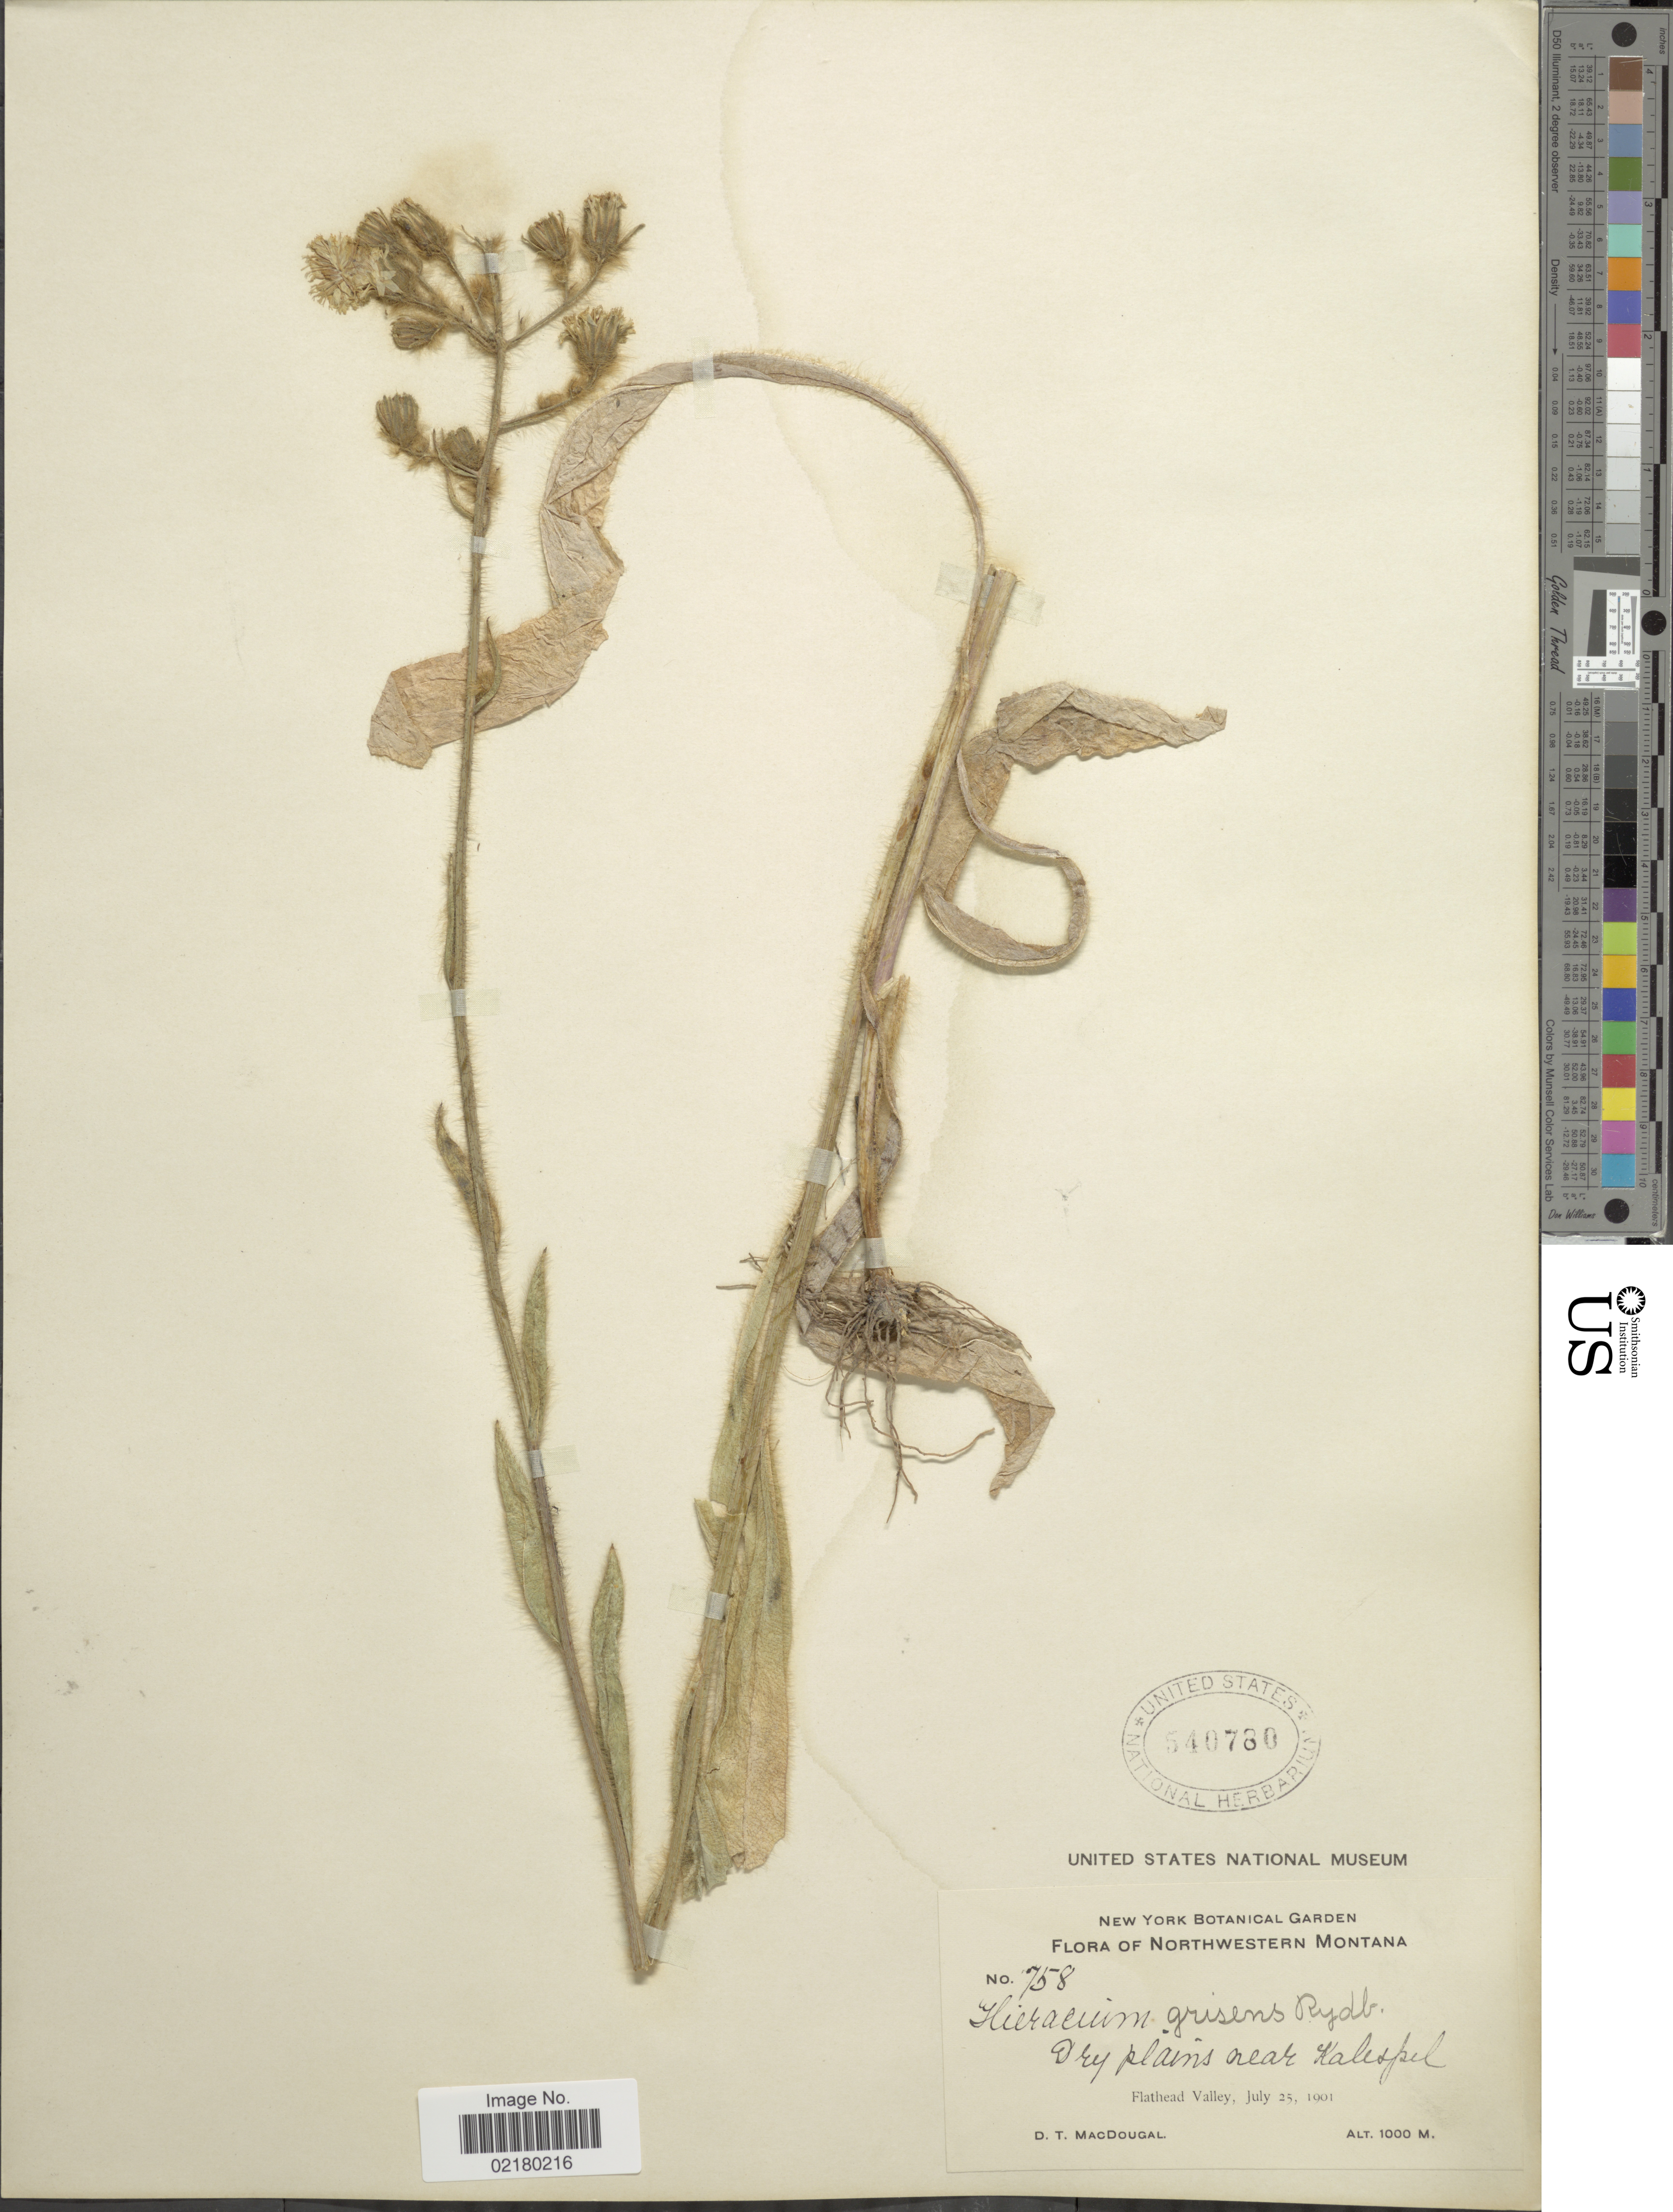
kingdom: Plantae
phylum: Tracheophyta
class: Magnoliopsida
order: Asterales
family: Asteraceae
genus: Hieracium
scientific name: Hieracium griseum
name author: Rydb.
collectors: D. T. MacDougal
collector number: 758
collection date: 1901-07-25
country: United States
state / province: Montana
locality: Northwestern Montana, dry plains near Kalespel, Flathead Valley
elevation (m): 1000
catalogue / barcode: US 540780